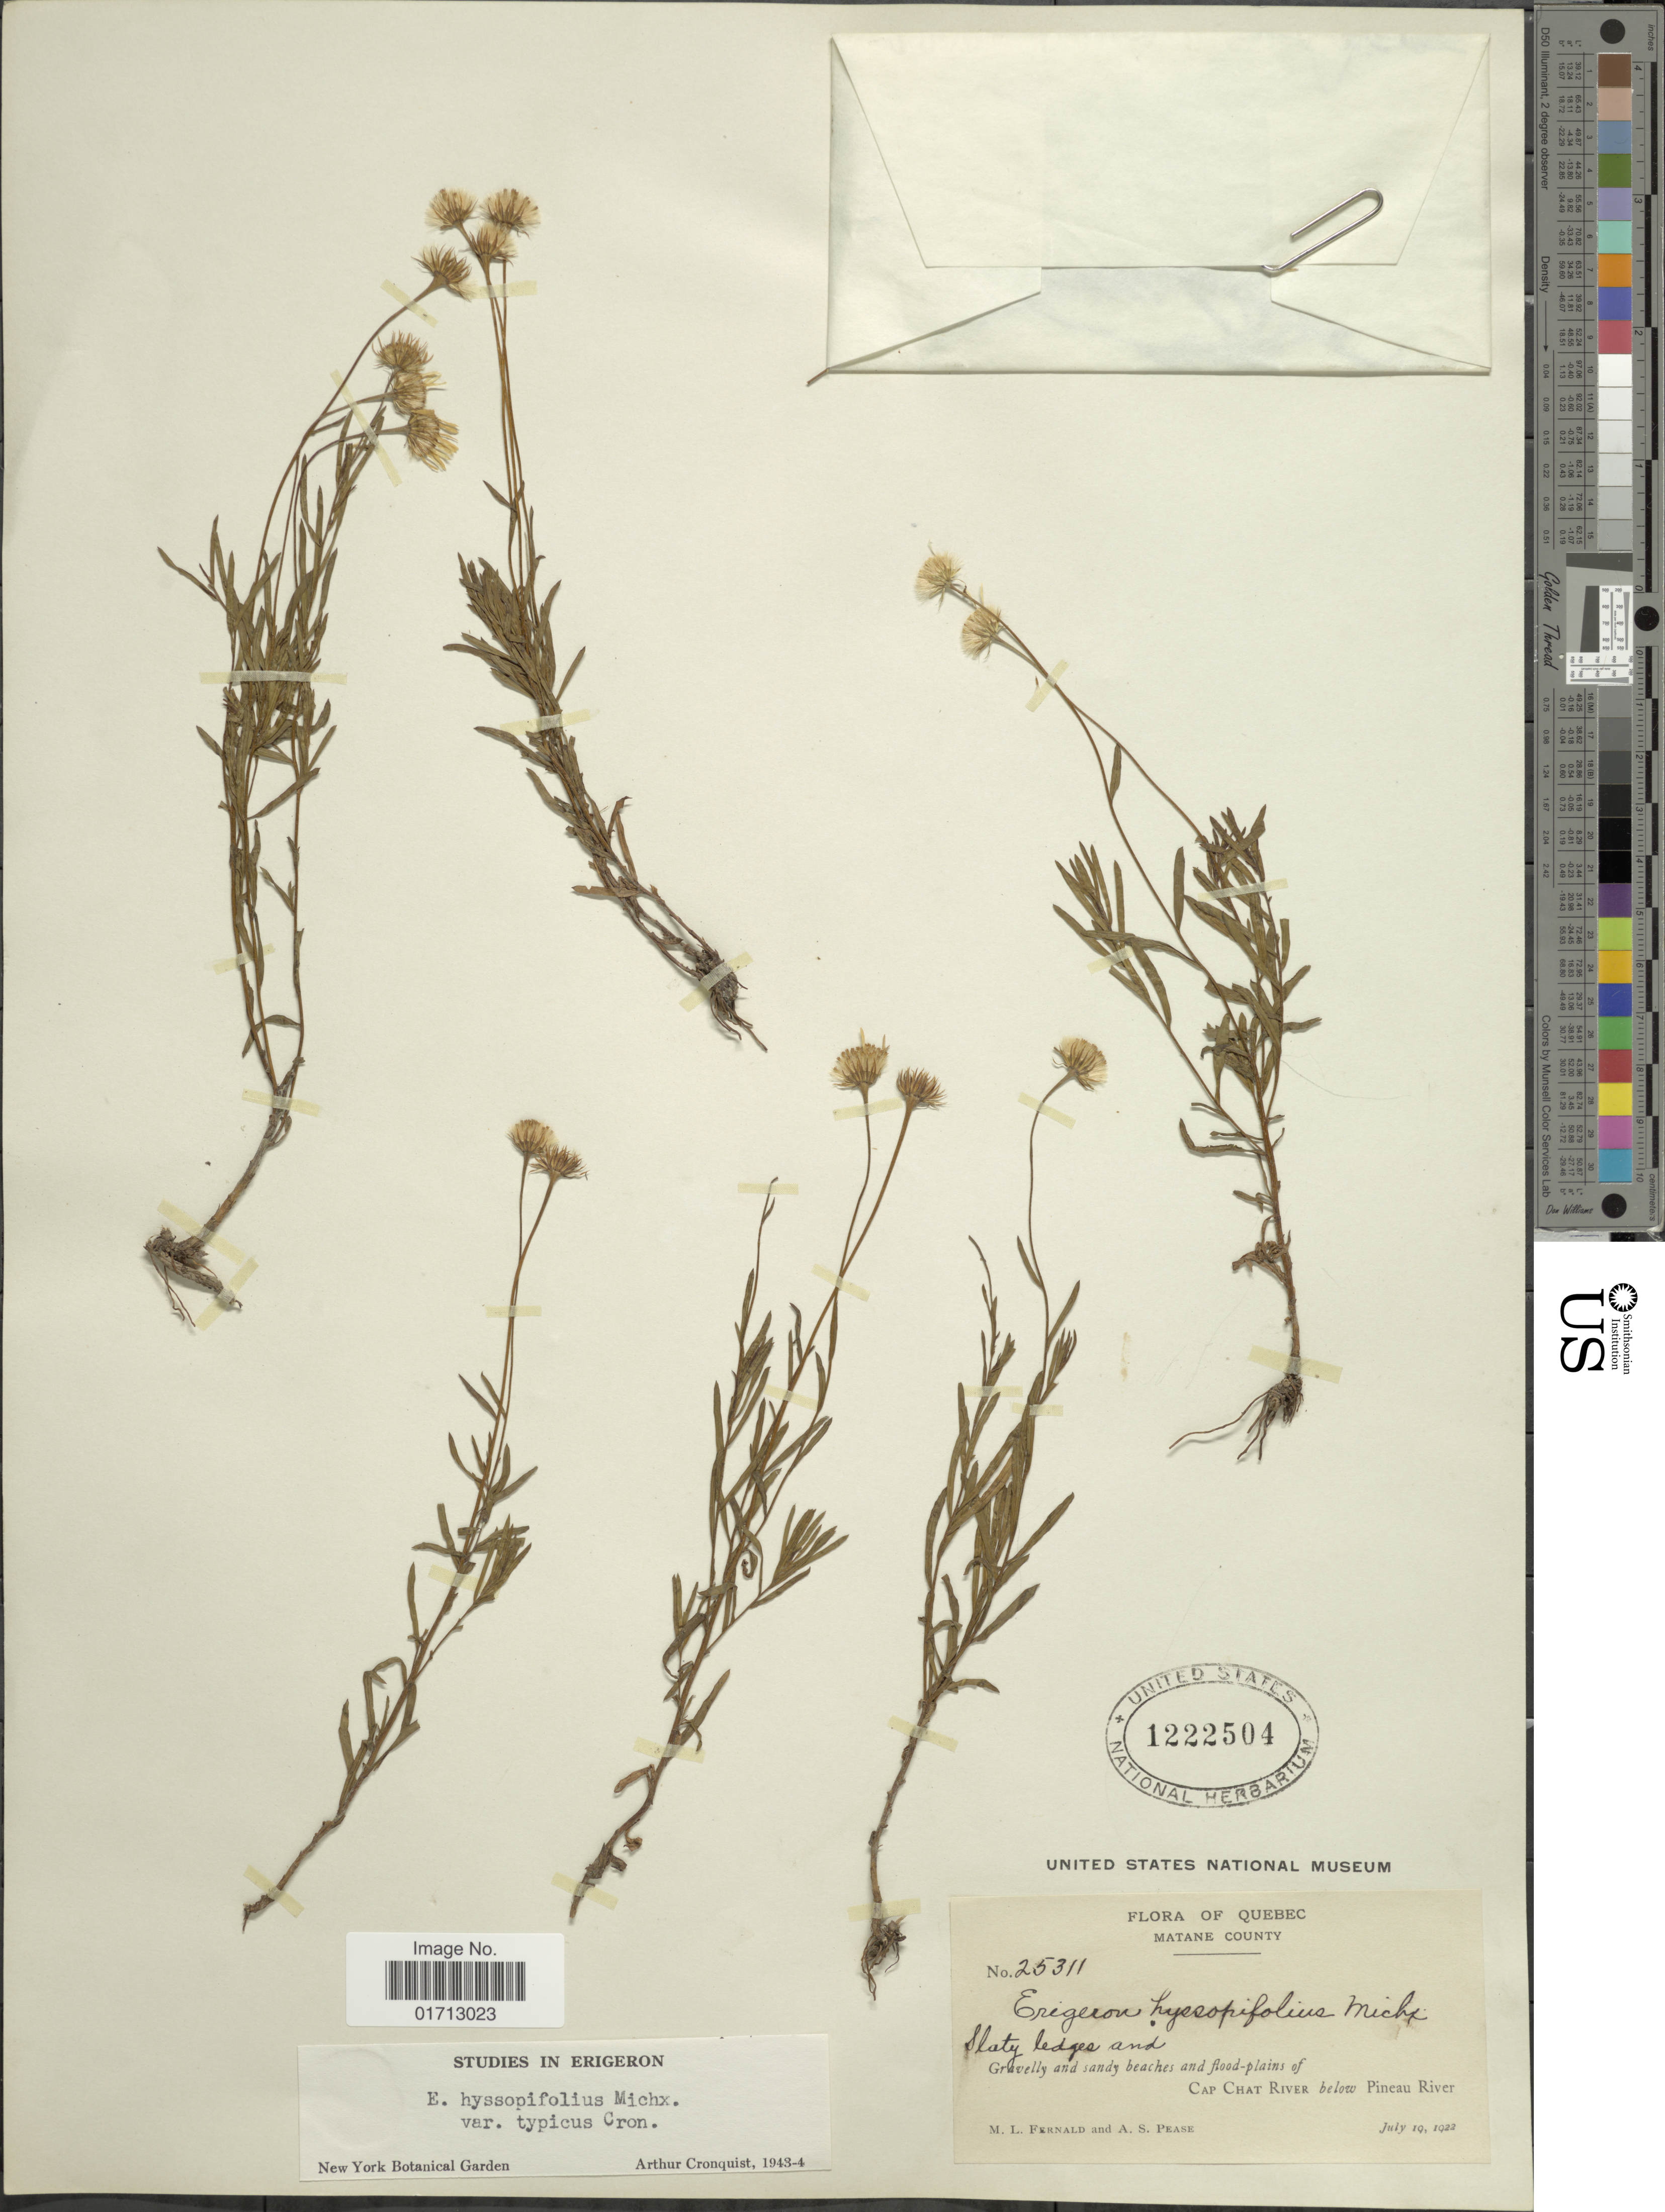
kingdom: Plantae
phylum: Tracheophyta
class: Magnoliopsida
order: Asterales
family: Asteraceae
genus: Erigeron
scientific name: Erigeron hyssopifolius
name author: Michx.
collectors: M. L. Fernald & A. S. Pease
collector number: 25311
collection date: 1922-07-19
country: Canada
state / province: Quebec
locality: Matane County, Cap Chat River below Pineau River.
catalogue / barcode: US 1222504